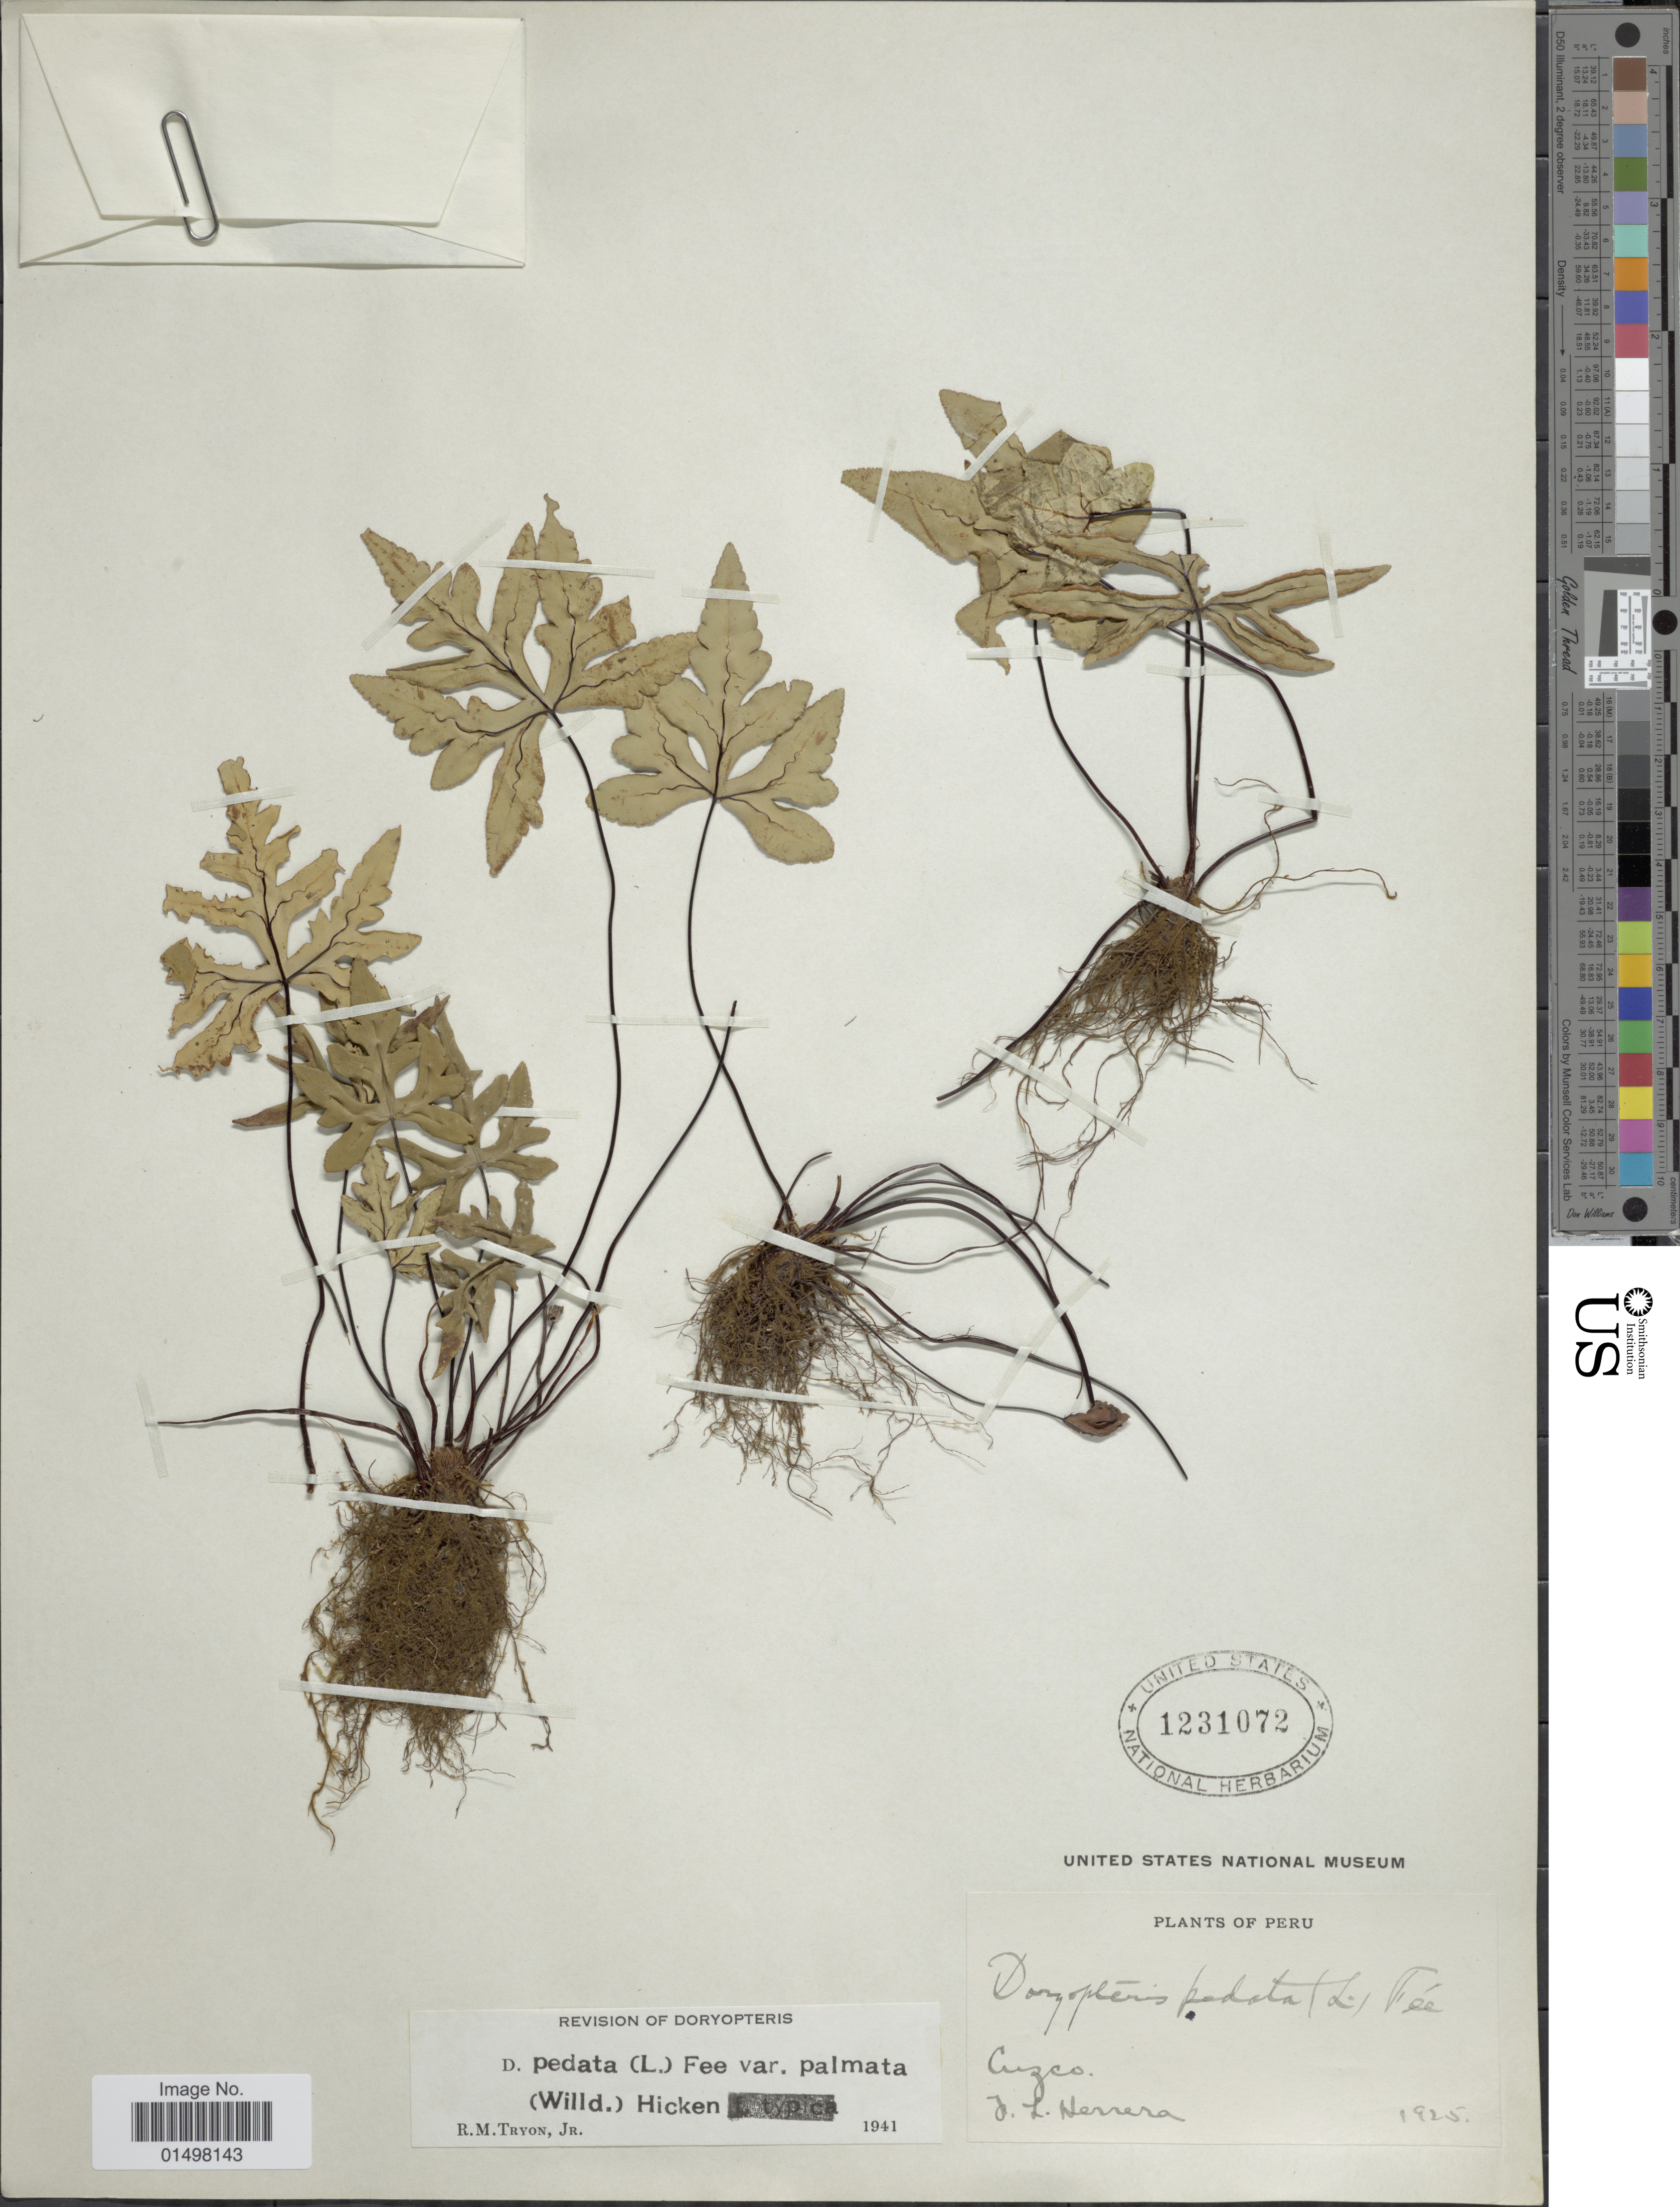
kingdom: Plantae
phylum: Tracheophyta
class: Polypodiopsida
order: Polypodiales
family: Pteridaceae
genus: Doryopteris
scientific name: Doryopteris pedata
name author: (L.) Fée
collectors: F. L. Herrera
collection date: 1925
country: Peru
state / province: Cusco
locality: Cuzco.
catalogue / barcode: US 1231072